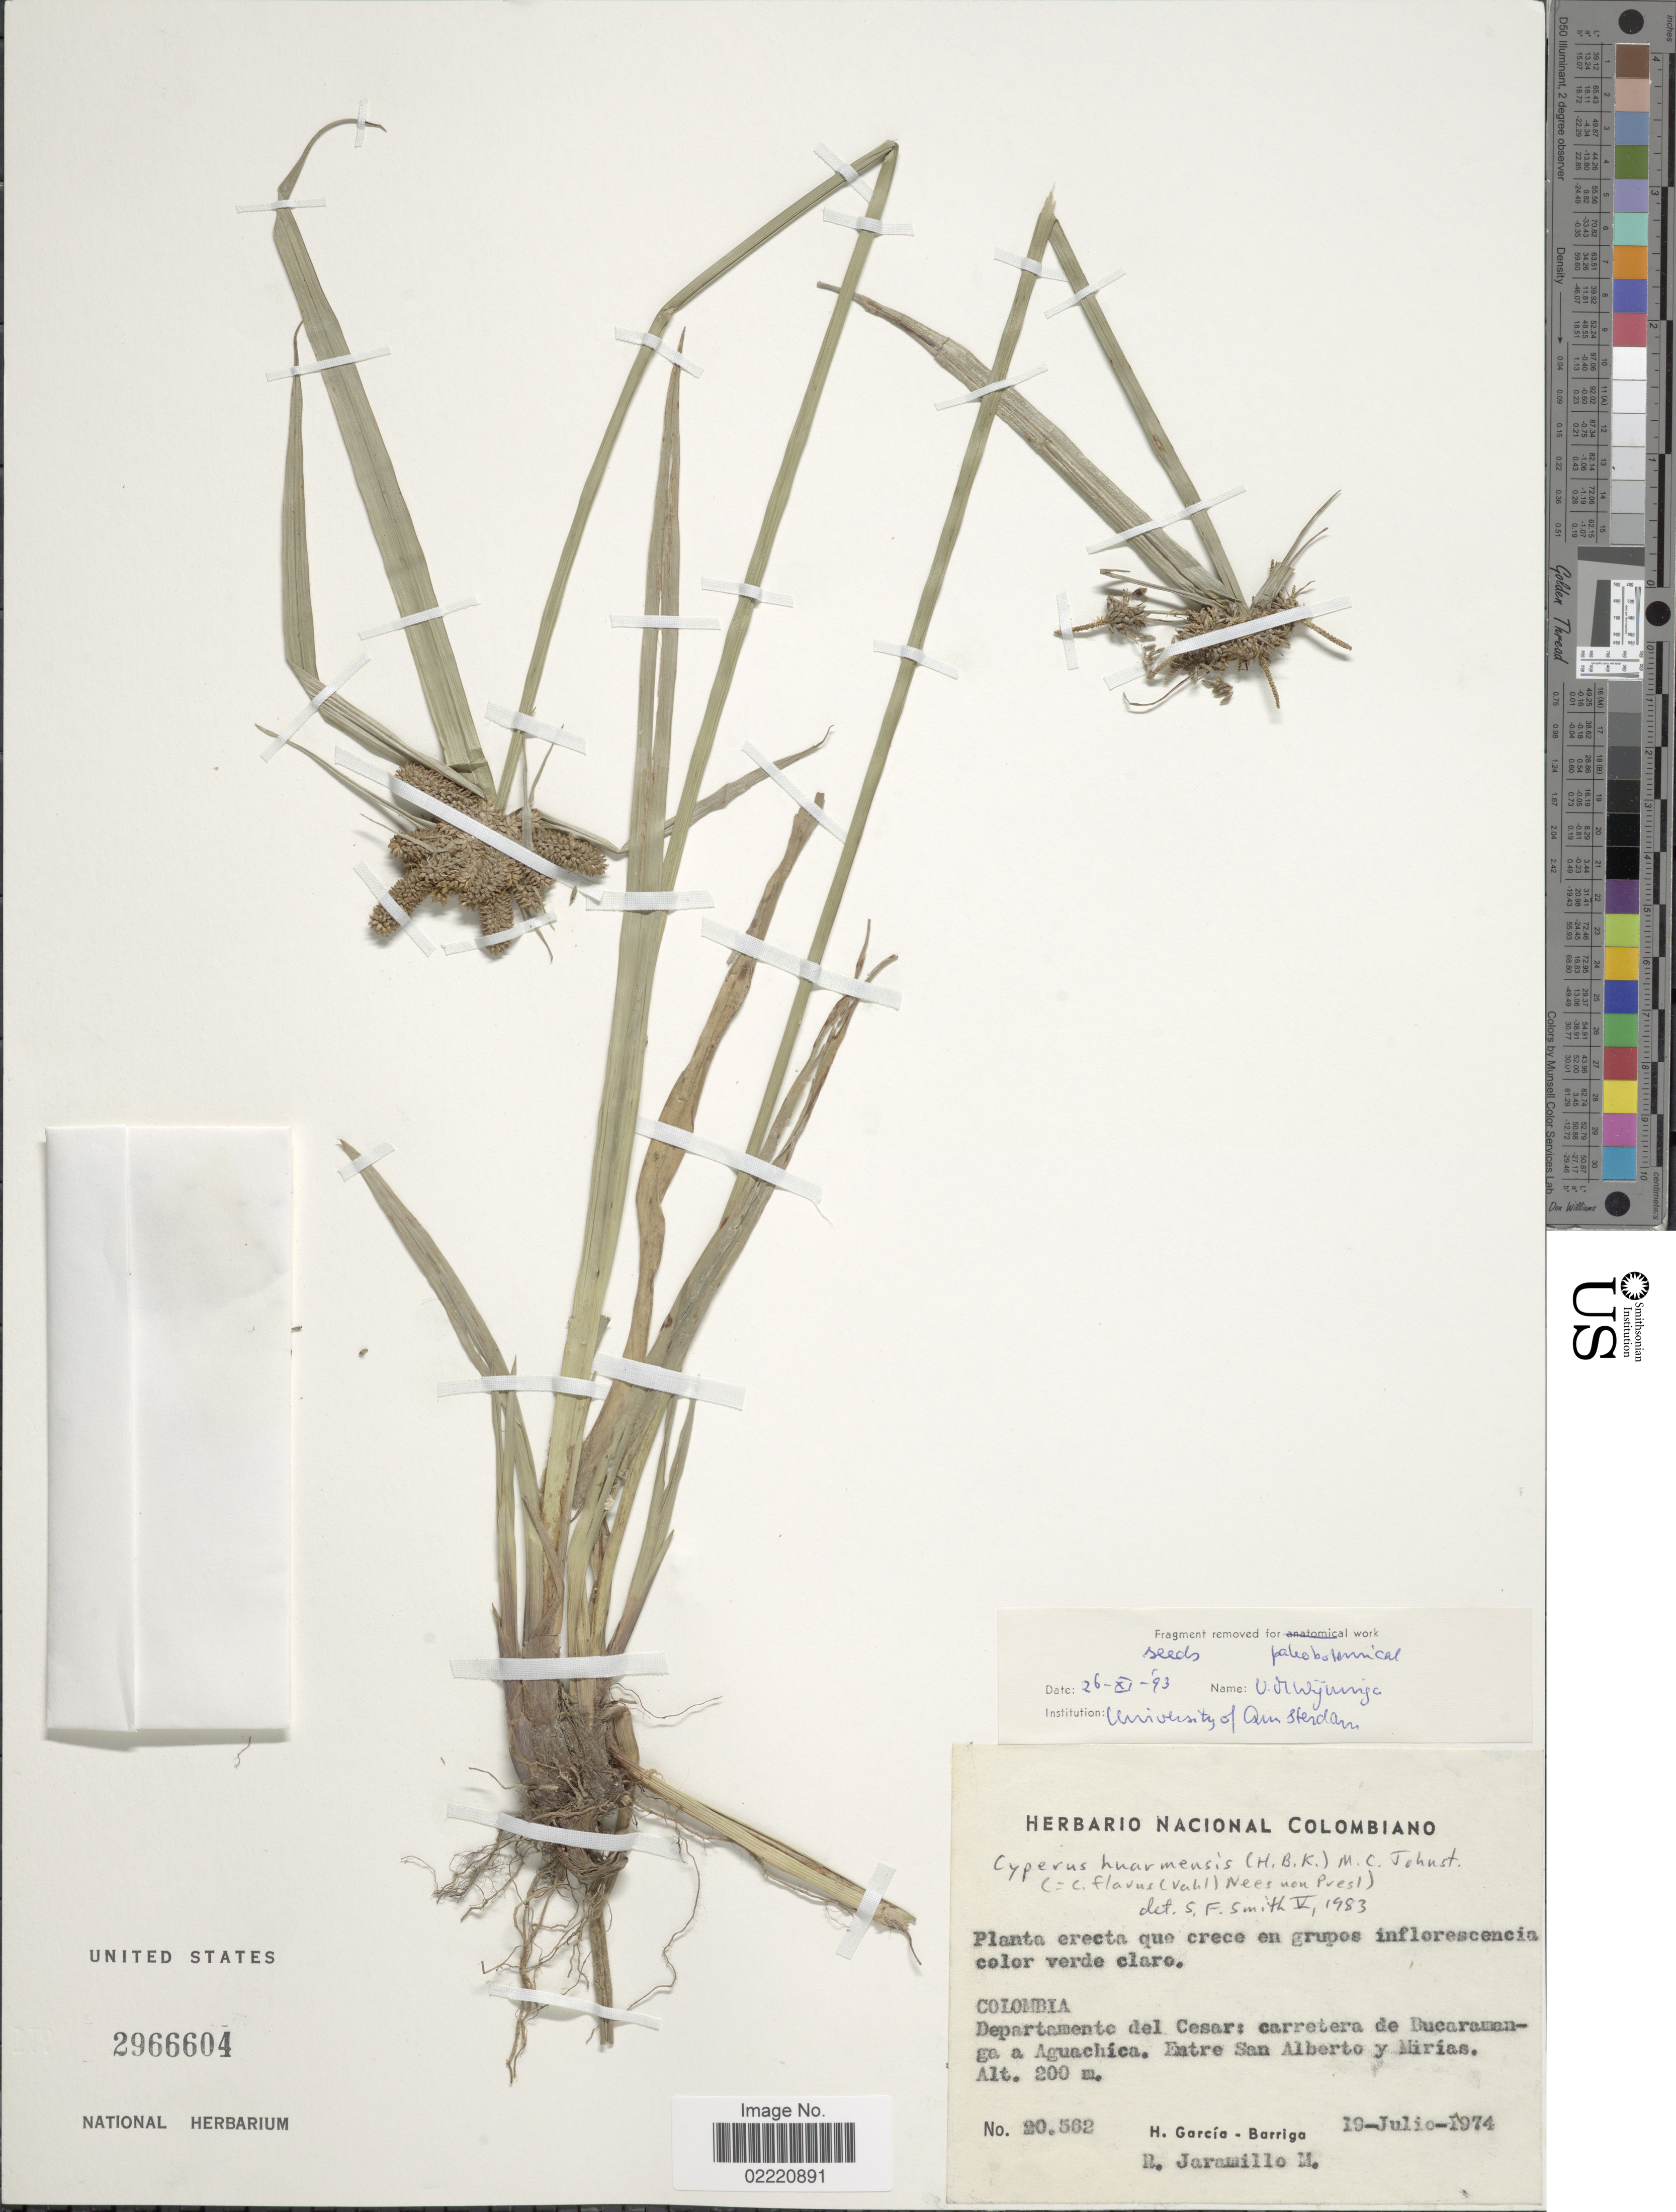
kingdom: Plantae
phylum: Tracheophyta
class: Liliopsida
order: Poales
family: Cyperaceae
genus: Cyperus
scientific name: Cyperus aggregatus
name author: (Willd.) Endl.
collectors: H. García Barriga & R. Jaramillo M.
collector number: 20562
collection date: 1974-07-19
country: Colombia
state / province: Cesar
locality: Carretera de Bucaramanga a Aguachica, Entre San Alberto y Mirias.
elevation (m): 200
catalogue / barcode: US 2966604